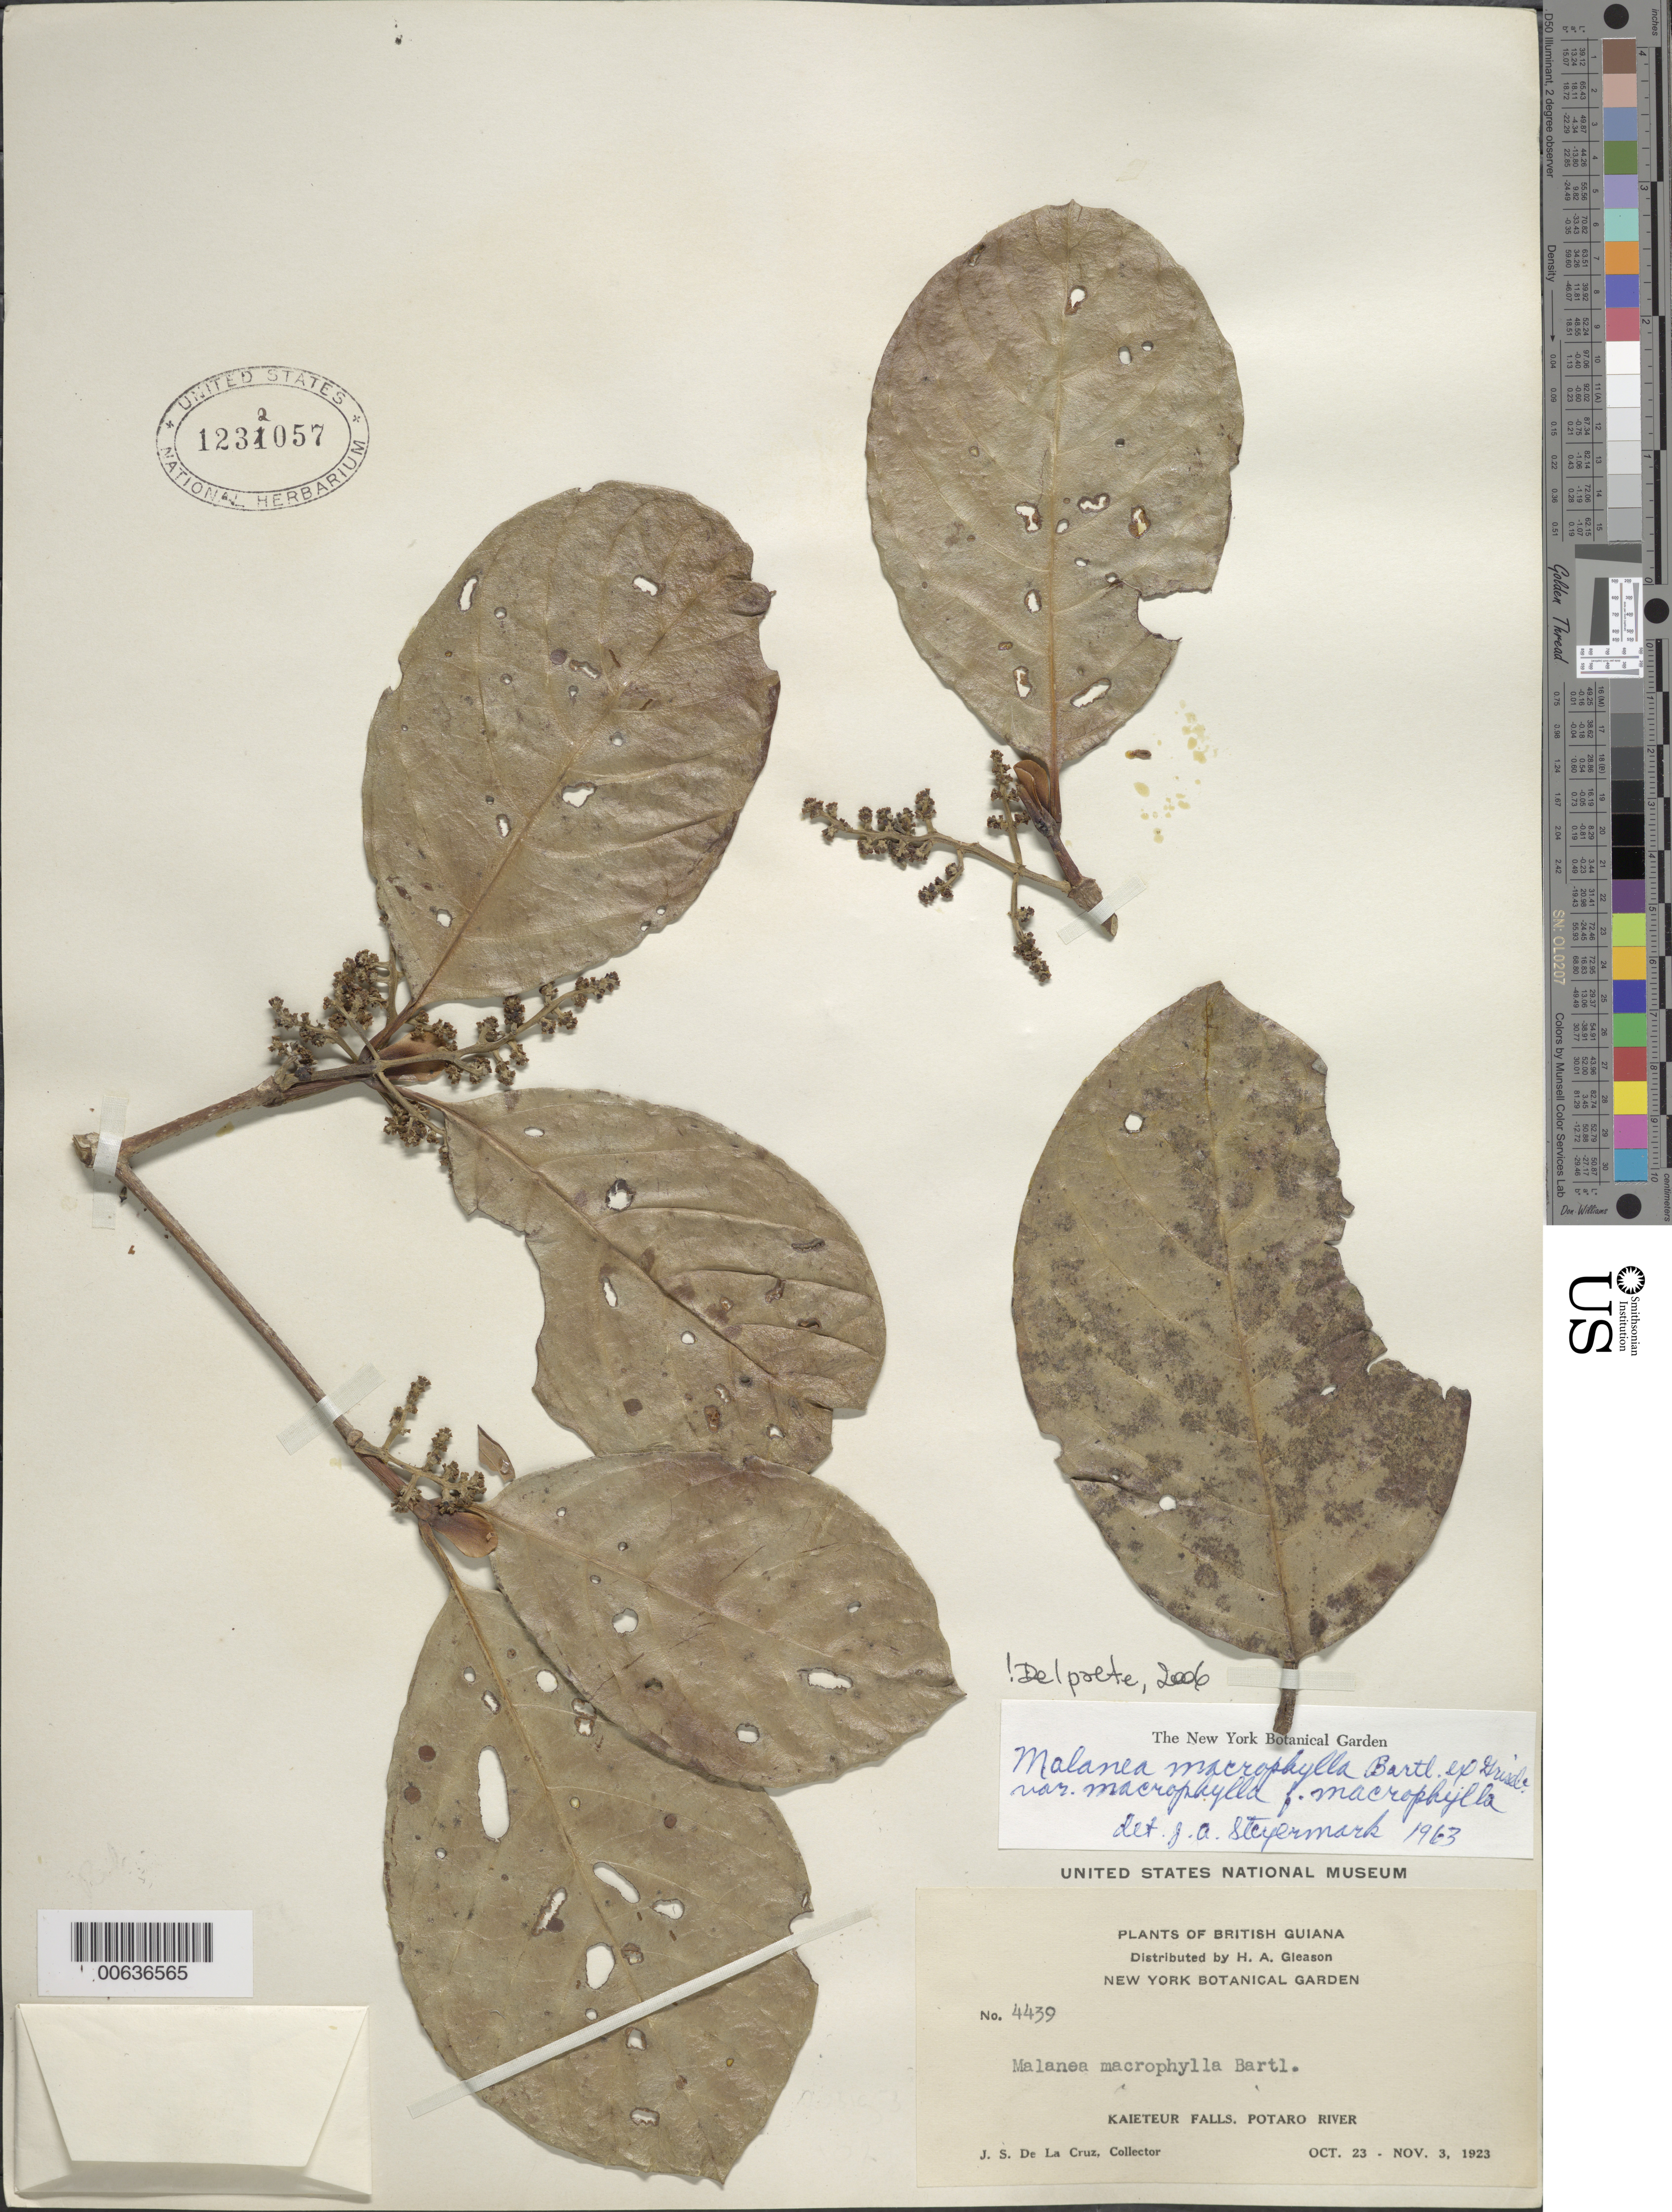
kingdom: Plantae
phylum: Tracheophyta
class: Magnoliopsida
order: Gentianales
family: Rubiaceae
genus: Malanea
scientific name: Malanea macrophylla f. macrophylla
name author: Griseb.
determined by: Delprete, P. G., Herb. de Guyane Cay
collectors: J. S. de la Cruz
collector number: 4439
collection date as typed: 23-Oct-23 to 3-Nov-23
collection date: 1923-10-23/1923-11-03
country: Guyana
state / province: Potaro-Siparuni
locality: Kaieteur Falls, Potaro R.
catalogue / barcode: US 1232057